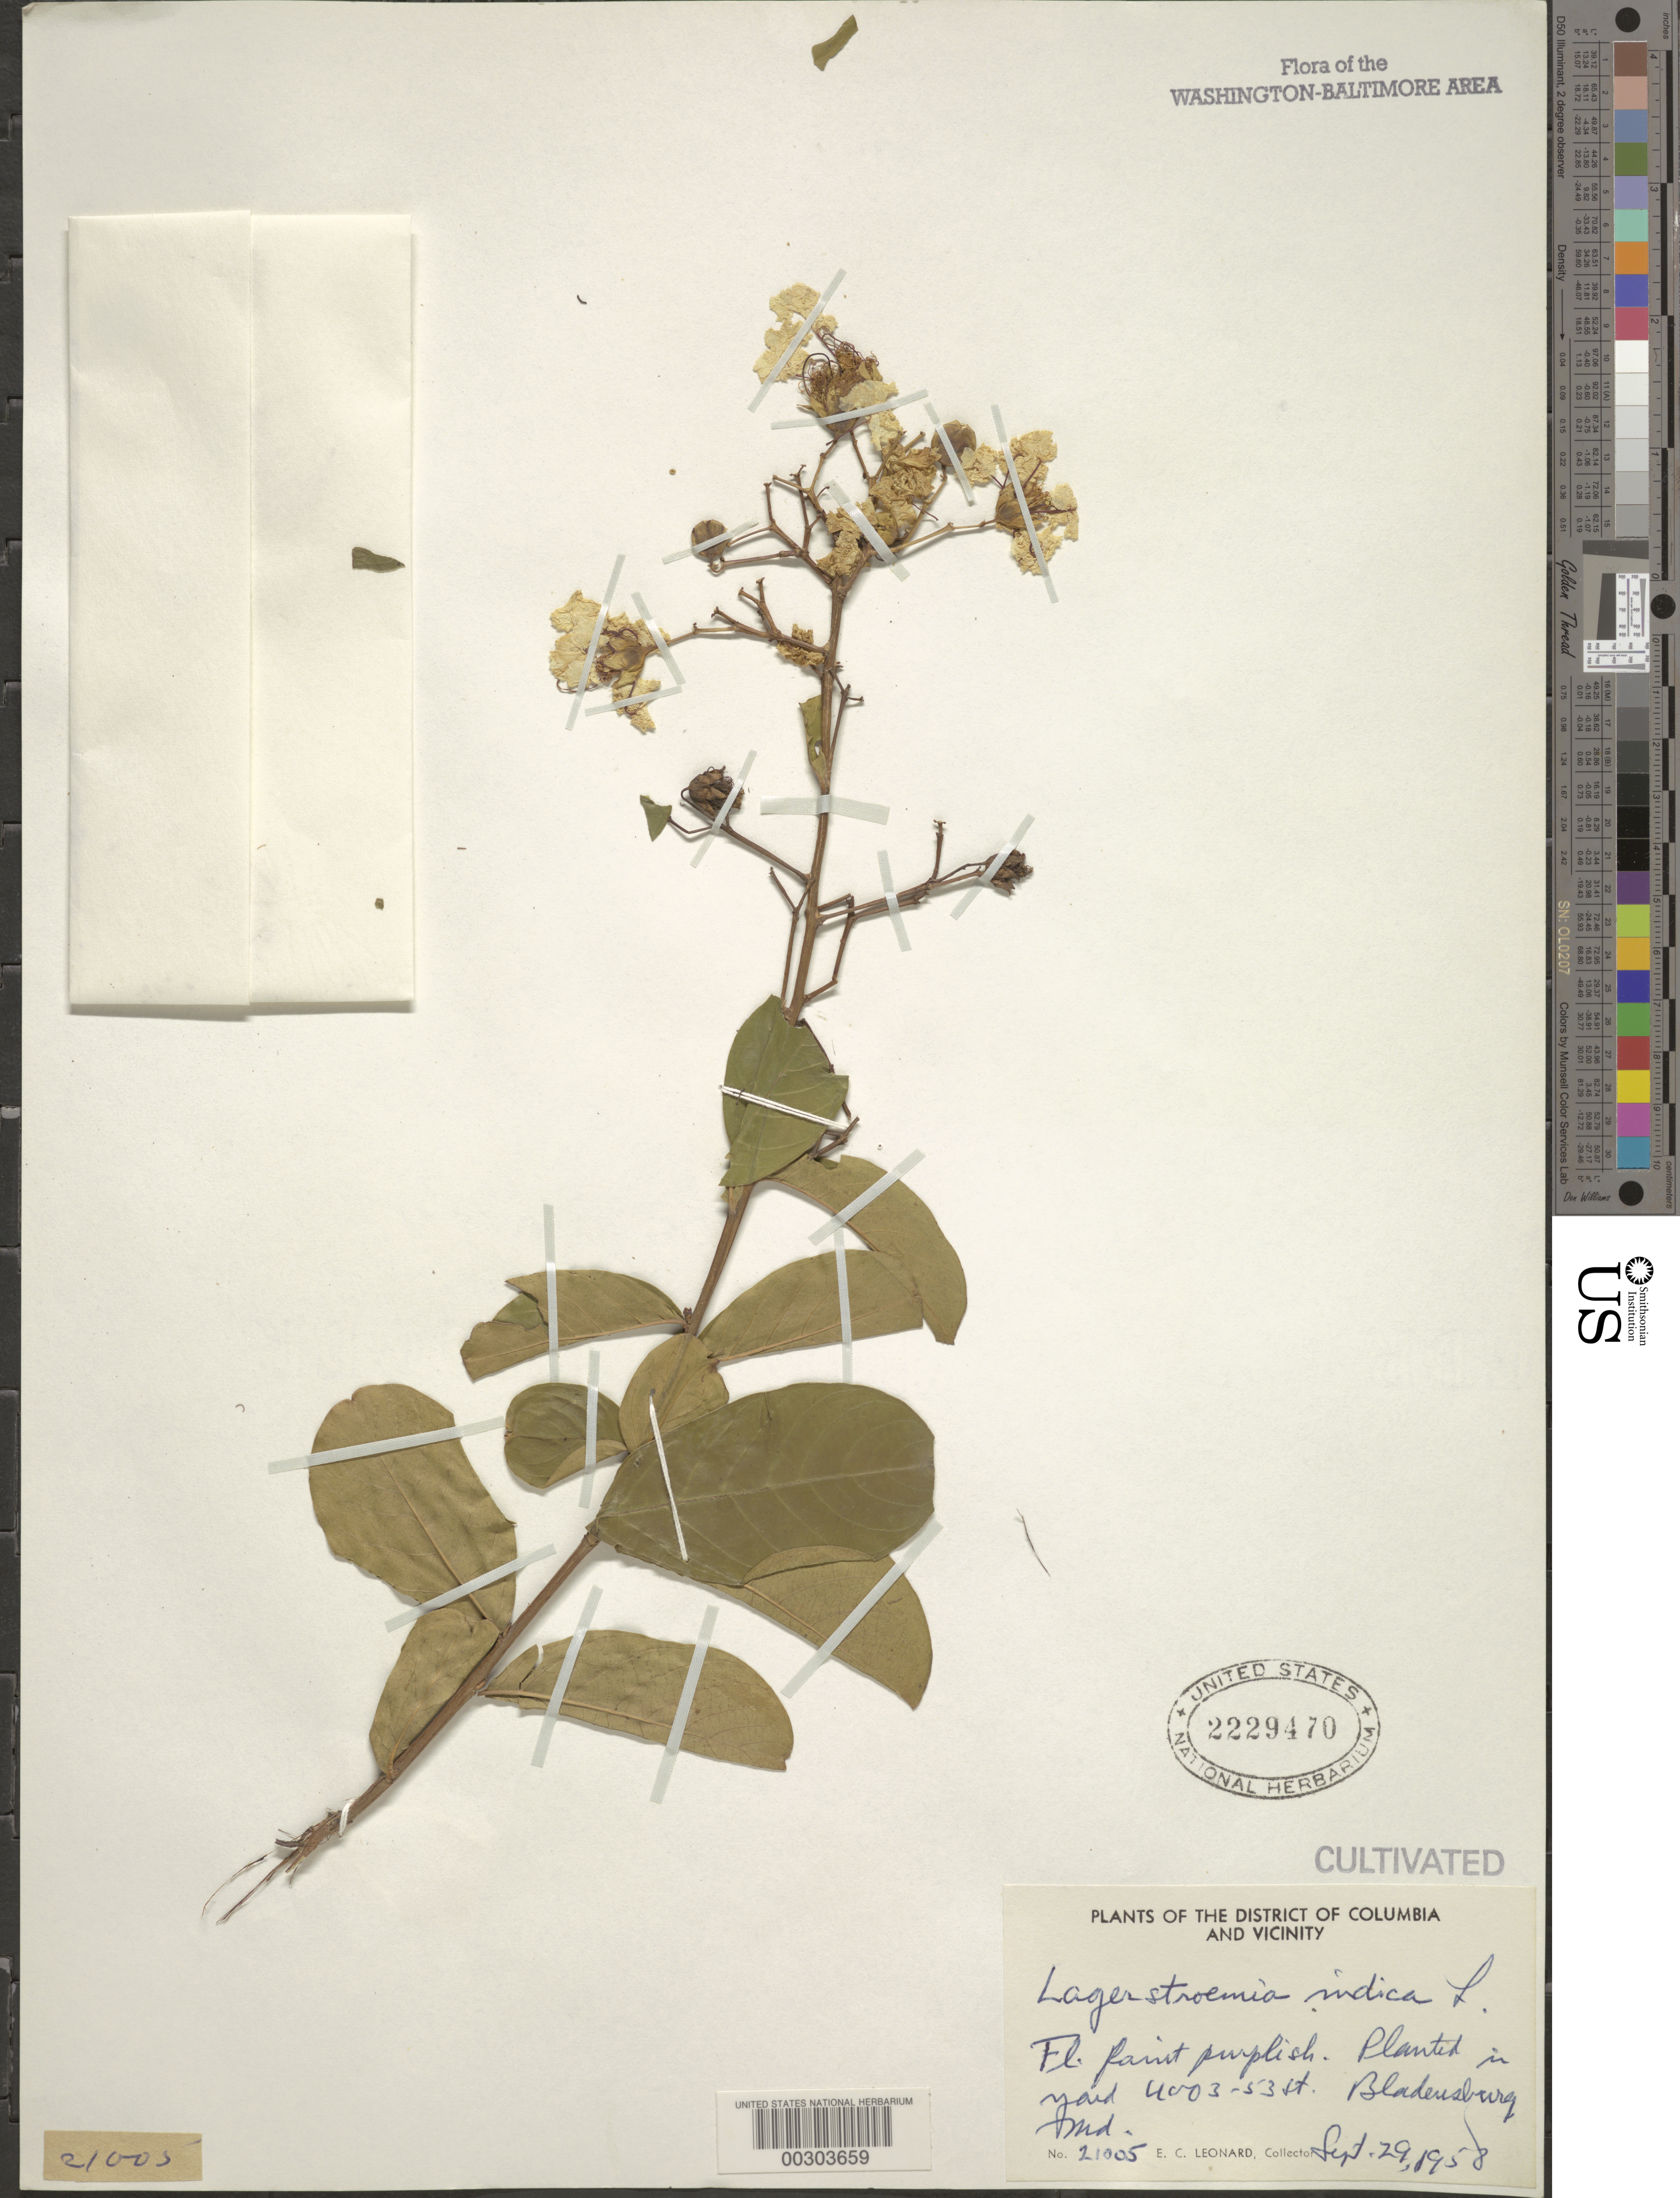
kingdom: Plantae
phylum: Tracheophyta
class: Magnoliopsida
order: Myrtales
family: Lythraceae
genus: Lagerstroemia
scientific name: Lagerstroemia indica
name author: L.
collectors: E. C. Leonard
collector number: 21005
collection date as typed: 29 Sep 1958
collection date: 1958-09-29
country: United States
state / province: Maryland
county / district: Prince George's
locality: Bladensburg, 4003 53 St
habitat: Yard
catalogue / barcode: US 2229470